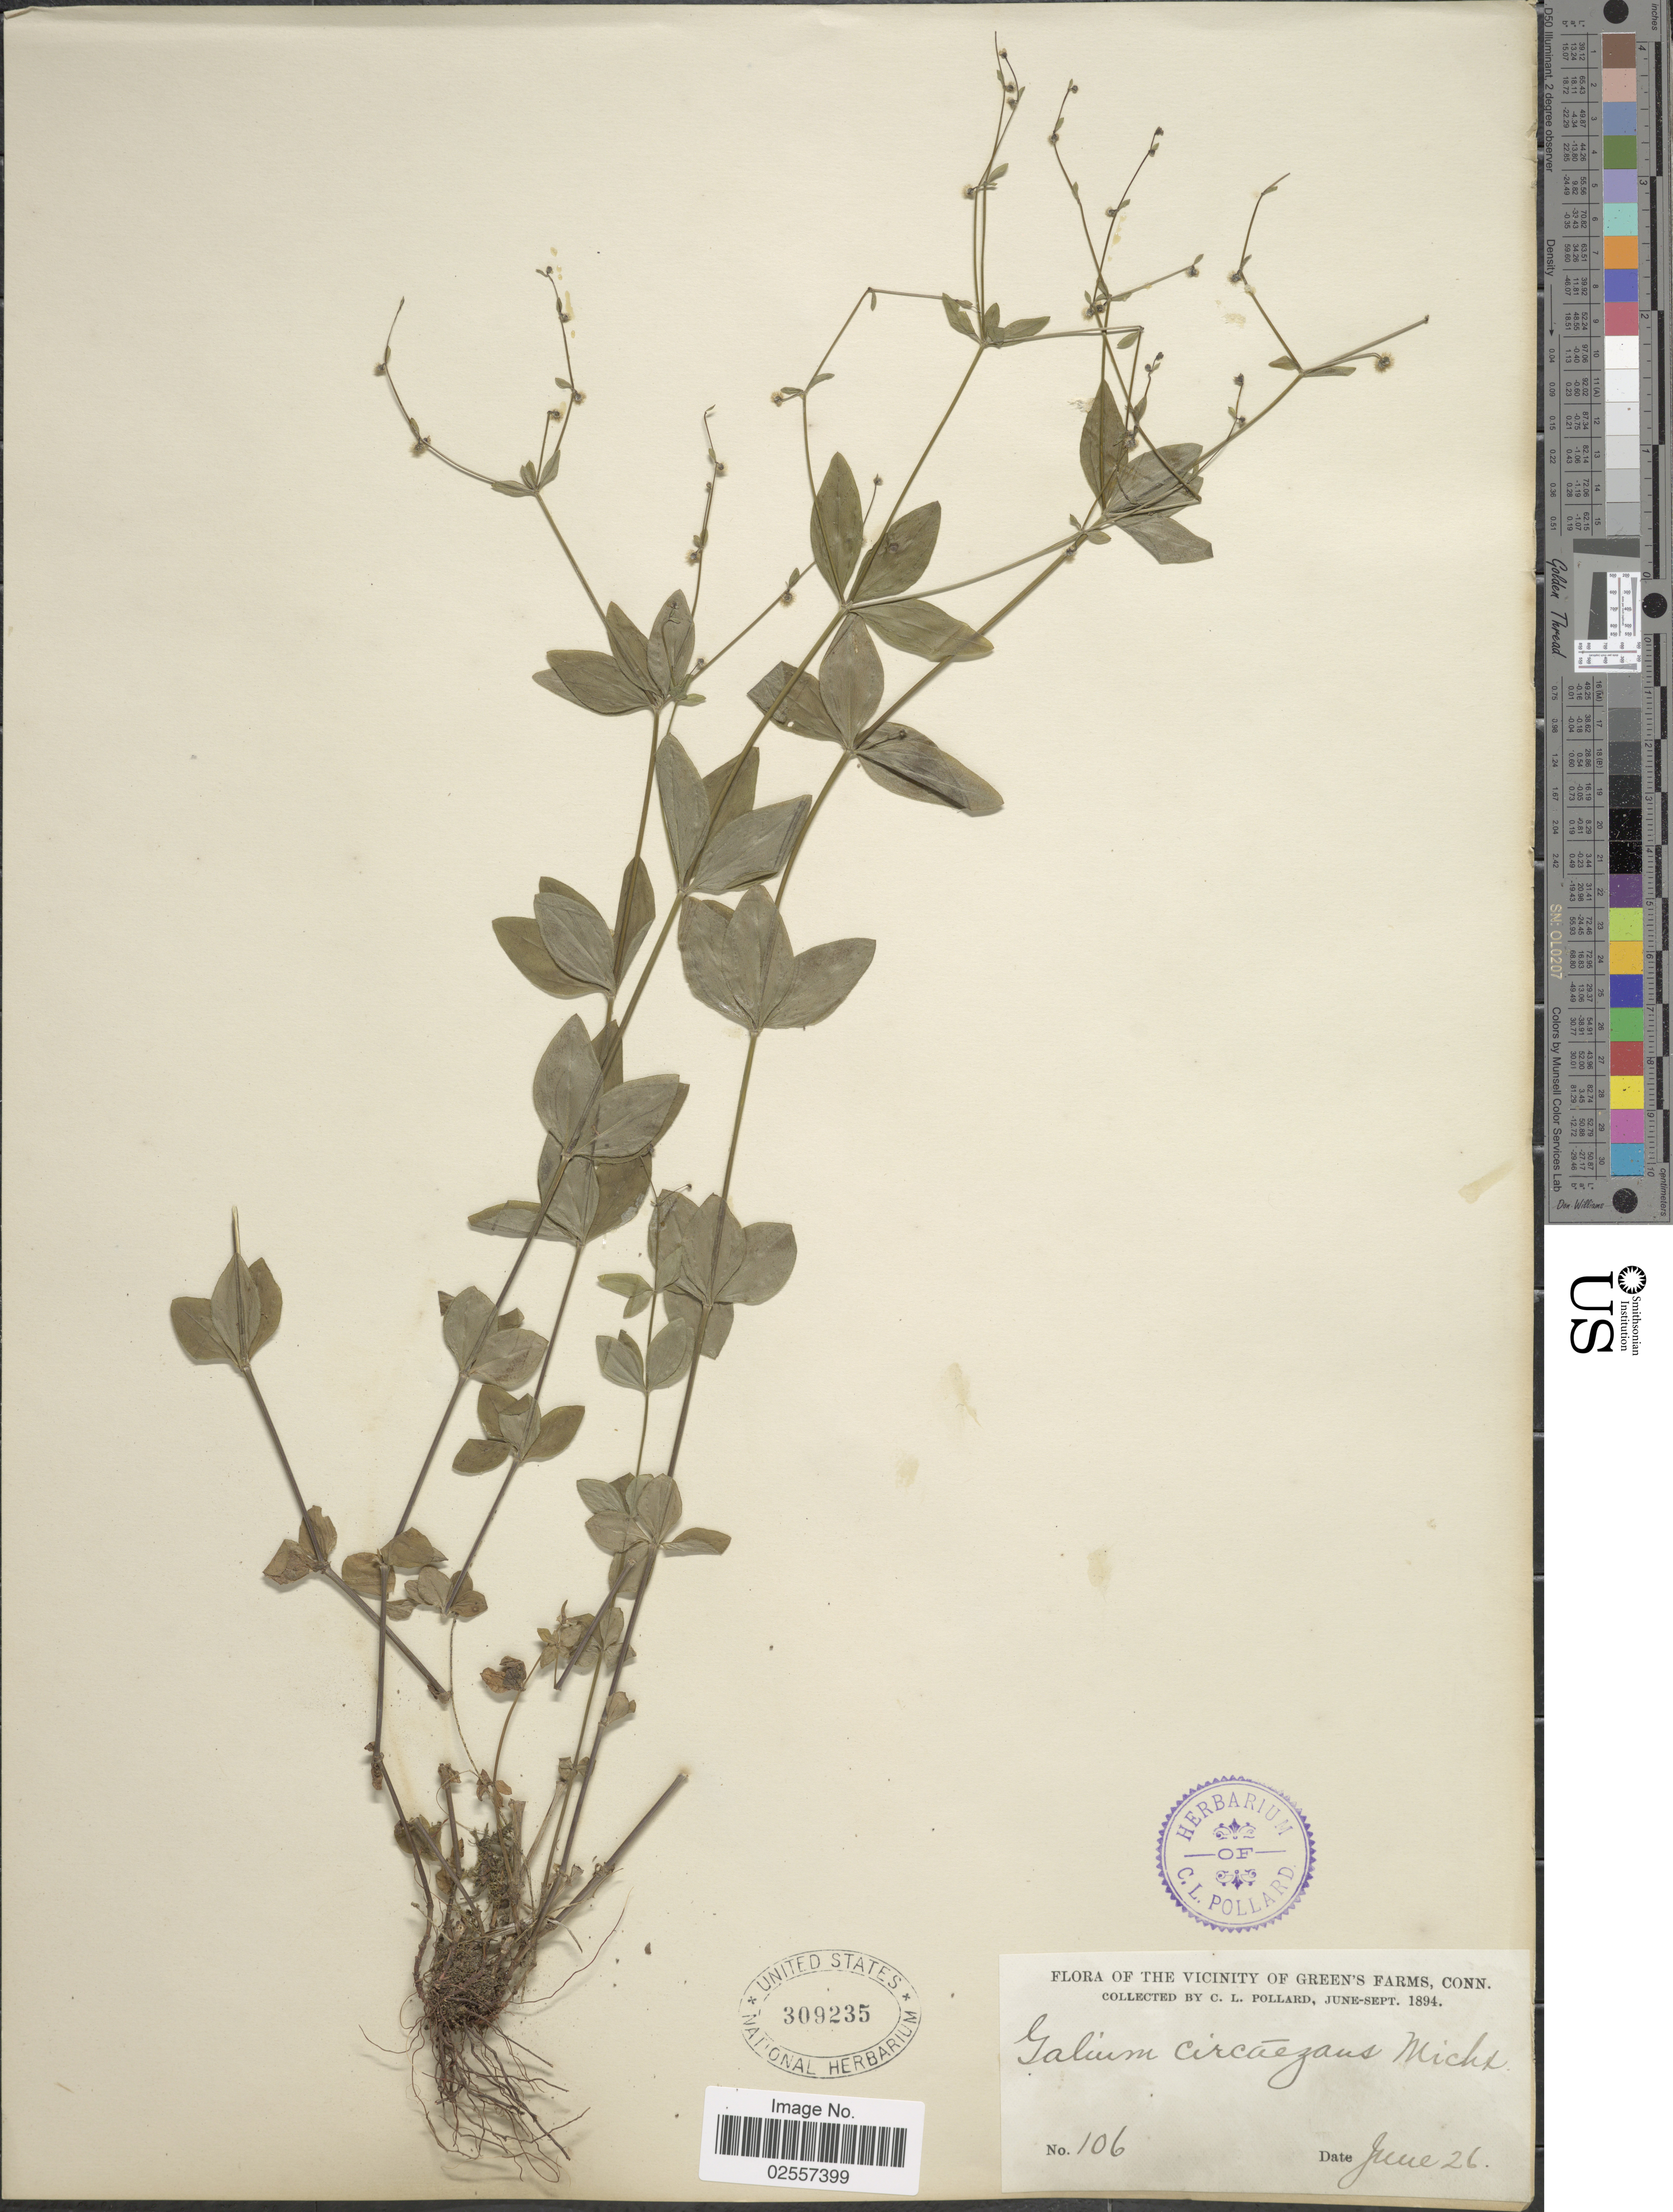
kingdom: Plantae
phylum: Tracheophyta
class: Magnoliopsida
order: Gentianales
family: Rubiaceae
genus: Galium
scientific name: Galium circaezans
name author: Michx.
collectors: C. L. Pollard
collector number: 106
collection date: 1894-06-26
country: United States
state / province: Connecticut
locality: Vicinity of Green's Farms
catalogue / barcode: US 309235